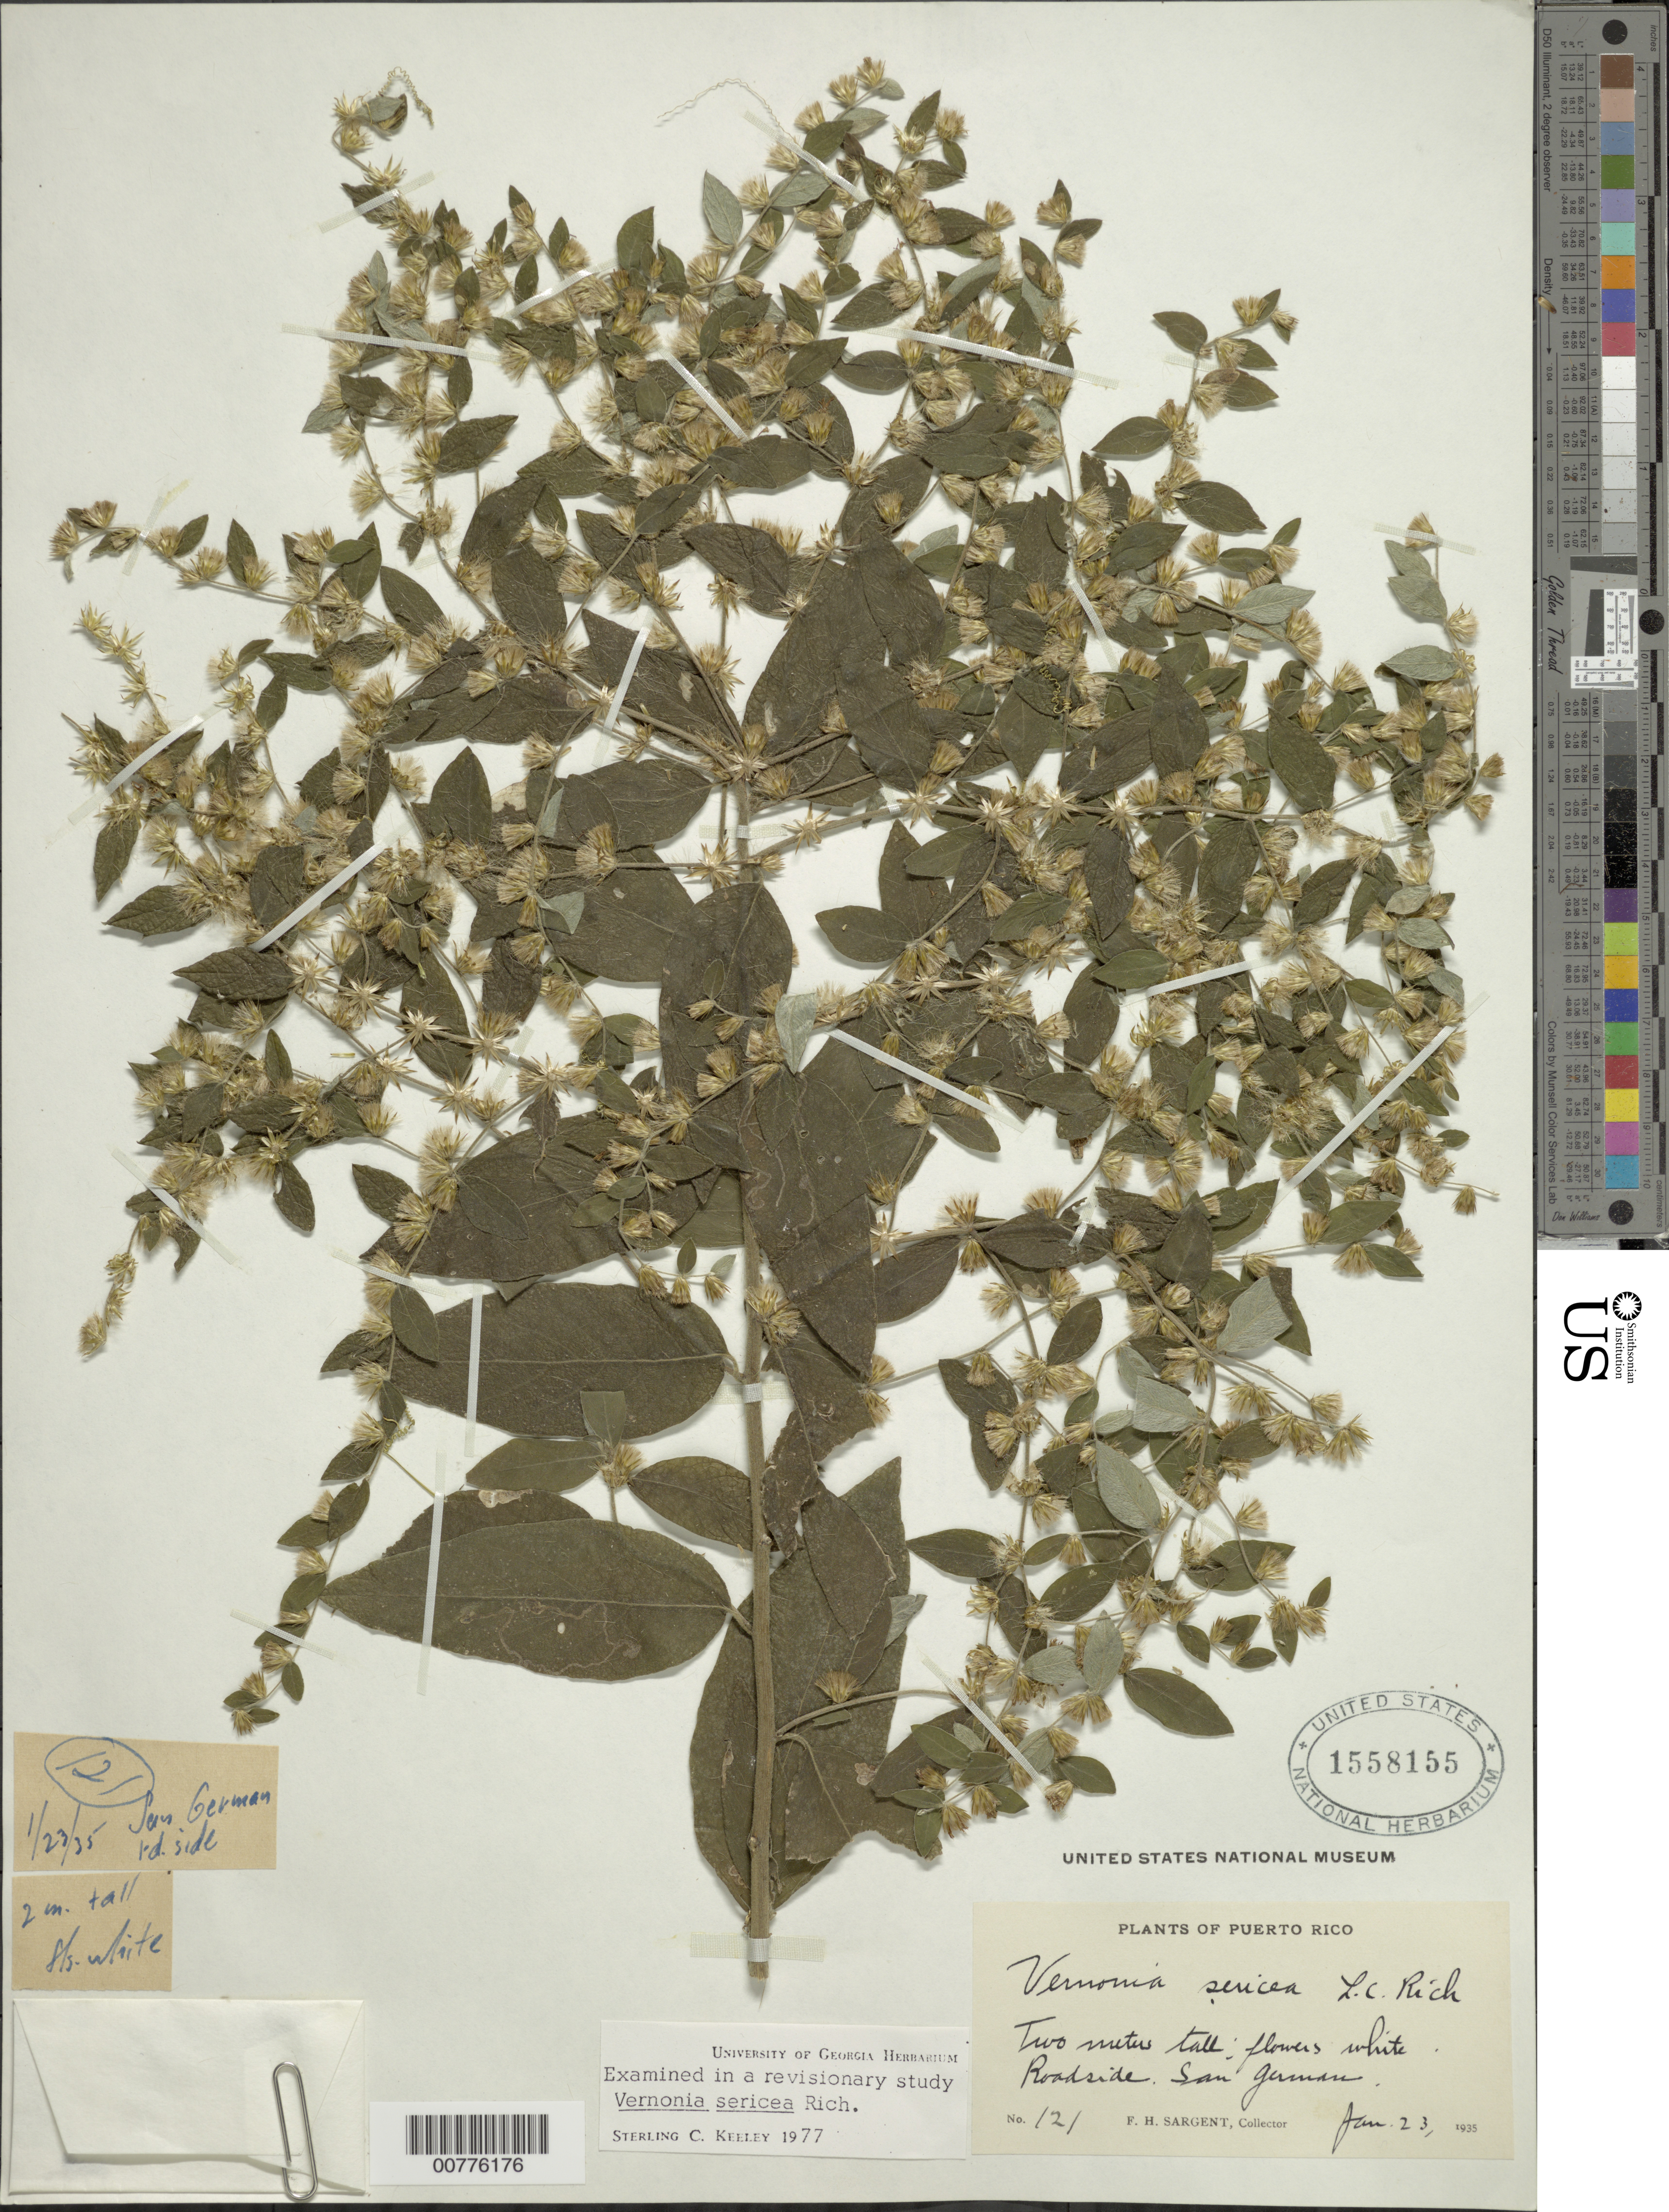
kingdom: Plantae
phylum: Tracheophyta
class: Magnoliopsida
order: Asterales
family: Asteraceae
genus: Lepidaploa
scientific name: Lepidaploa sericea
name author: (Rich.) H. Rob.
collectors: F. H. Sargent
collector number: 121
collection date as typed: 23 Jan 1935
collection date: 1935-01-23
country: Puerto Rico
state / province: San Germán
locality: San German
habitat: Roadside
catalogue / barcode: US 1558155